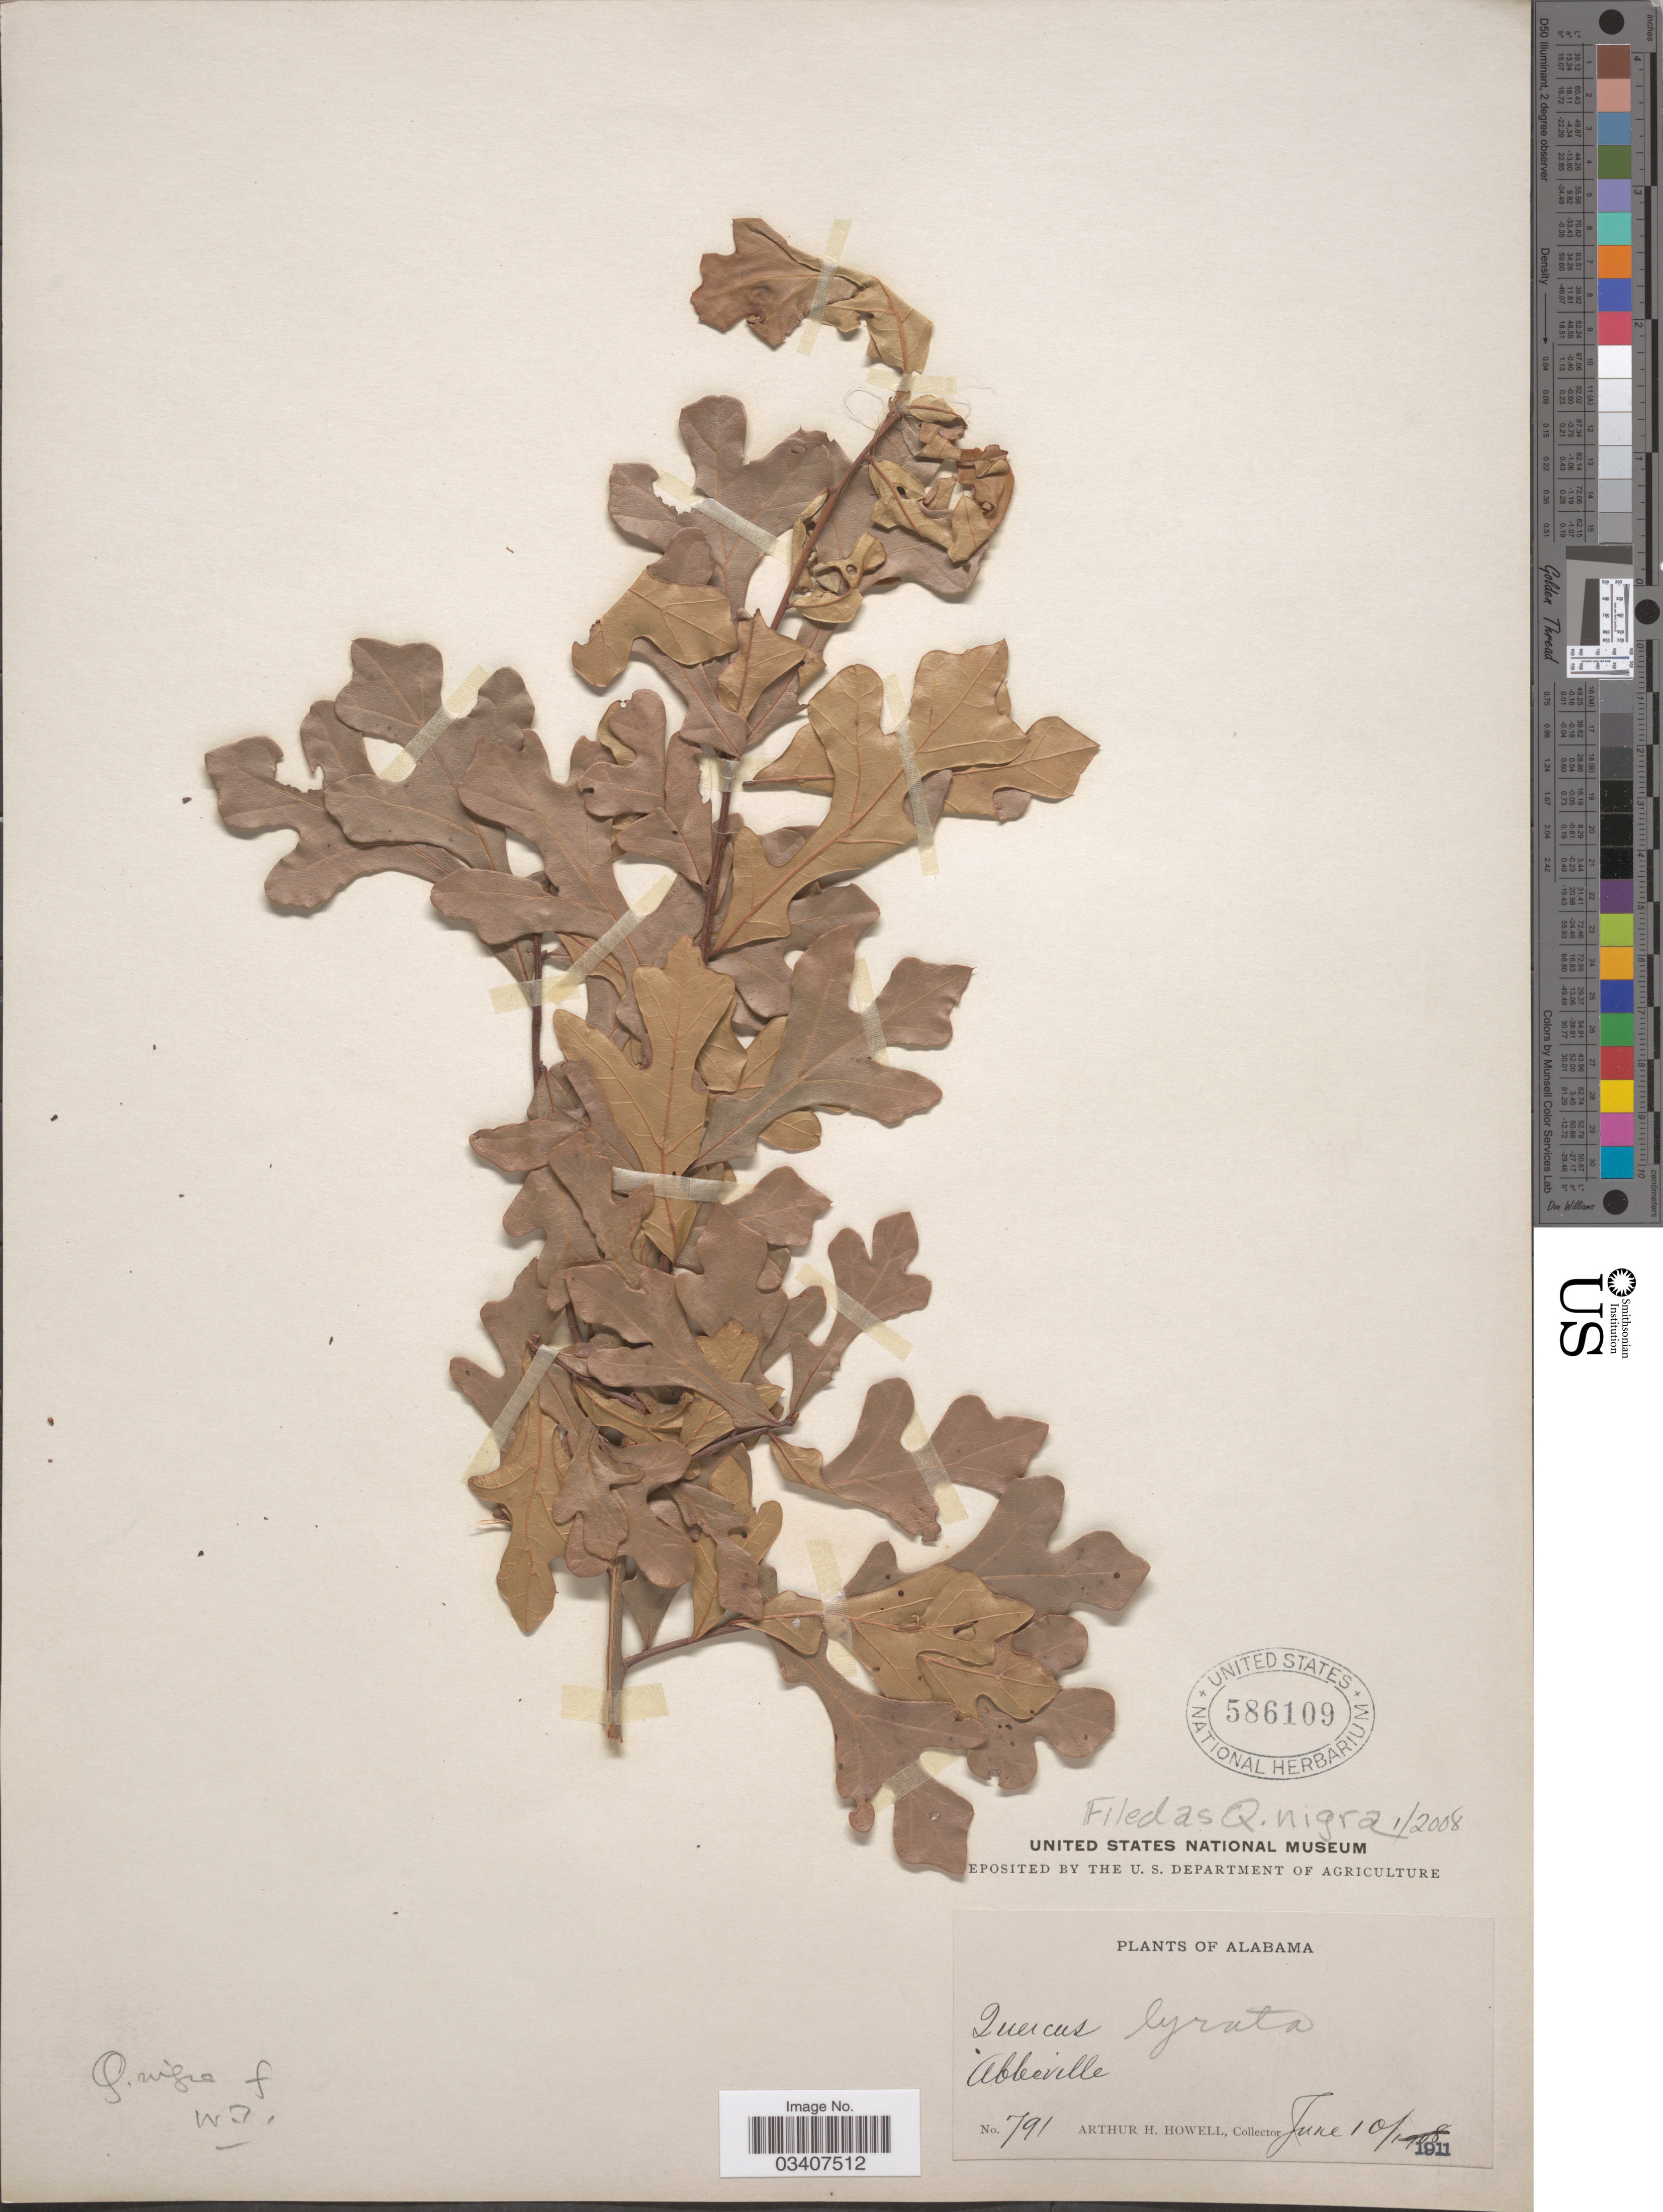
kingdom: Plantae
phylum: Tracheophyta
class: Magnoliopsida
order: Fagales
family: Fagaceae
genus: Quercus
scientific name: Quercus nigra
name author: L.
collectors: A. H. Howell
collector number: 791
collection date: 1911-06-10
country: United States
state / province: Alabama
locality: Abbeville.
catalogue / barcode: US 586109